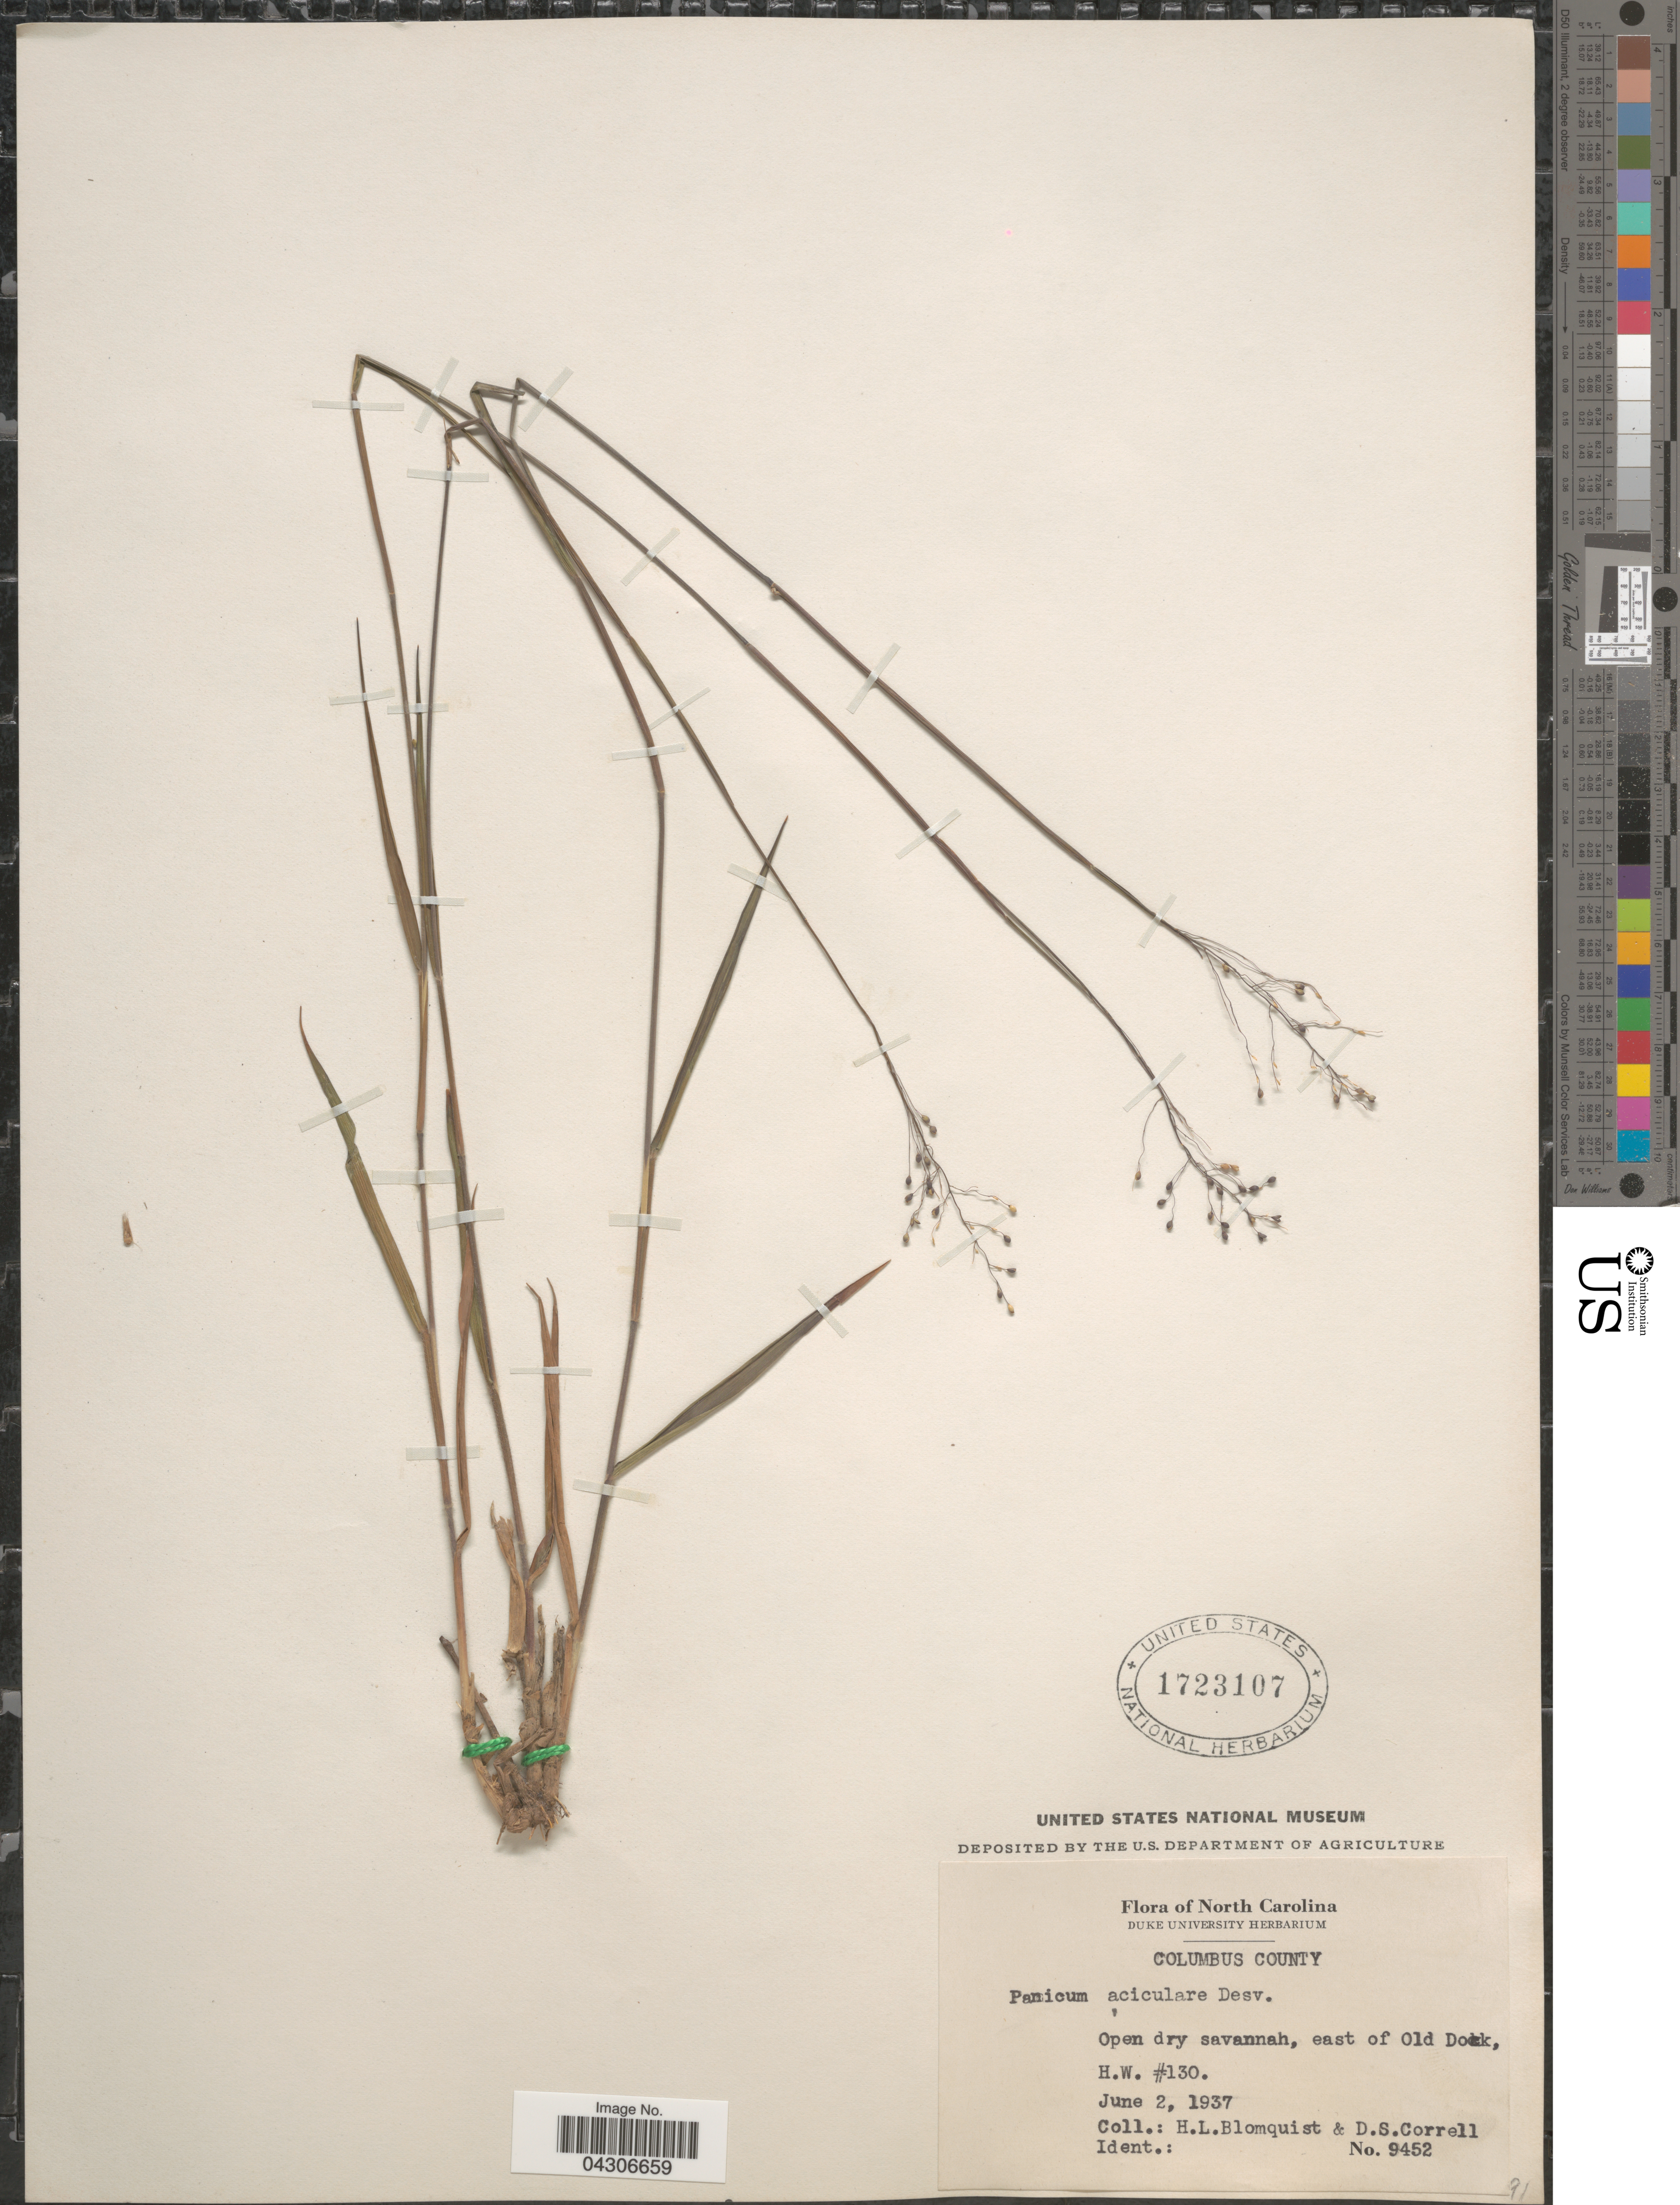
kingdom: Plantae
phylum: Tracheophyta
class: Liliopsida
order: Poales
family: Poaceae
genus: Dichanthelium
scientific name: Dichanthelium aciculare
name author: (Desv. ex Poir.) Gould & C.A. Clark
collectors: H. Blomquist & D. Corell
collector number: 9452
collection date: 1937-06-02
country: United States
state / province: North Carolina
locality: Columbus County. Open dry savannah, east of Old Dock, H.W. #130.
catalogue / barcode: US 1723107